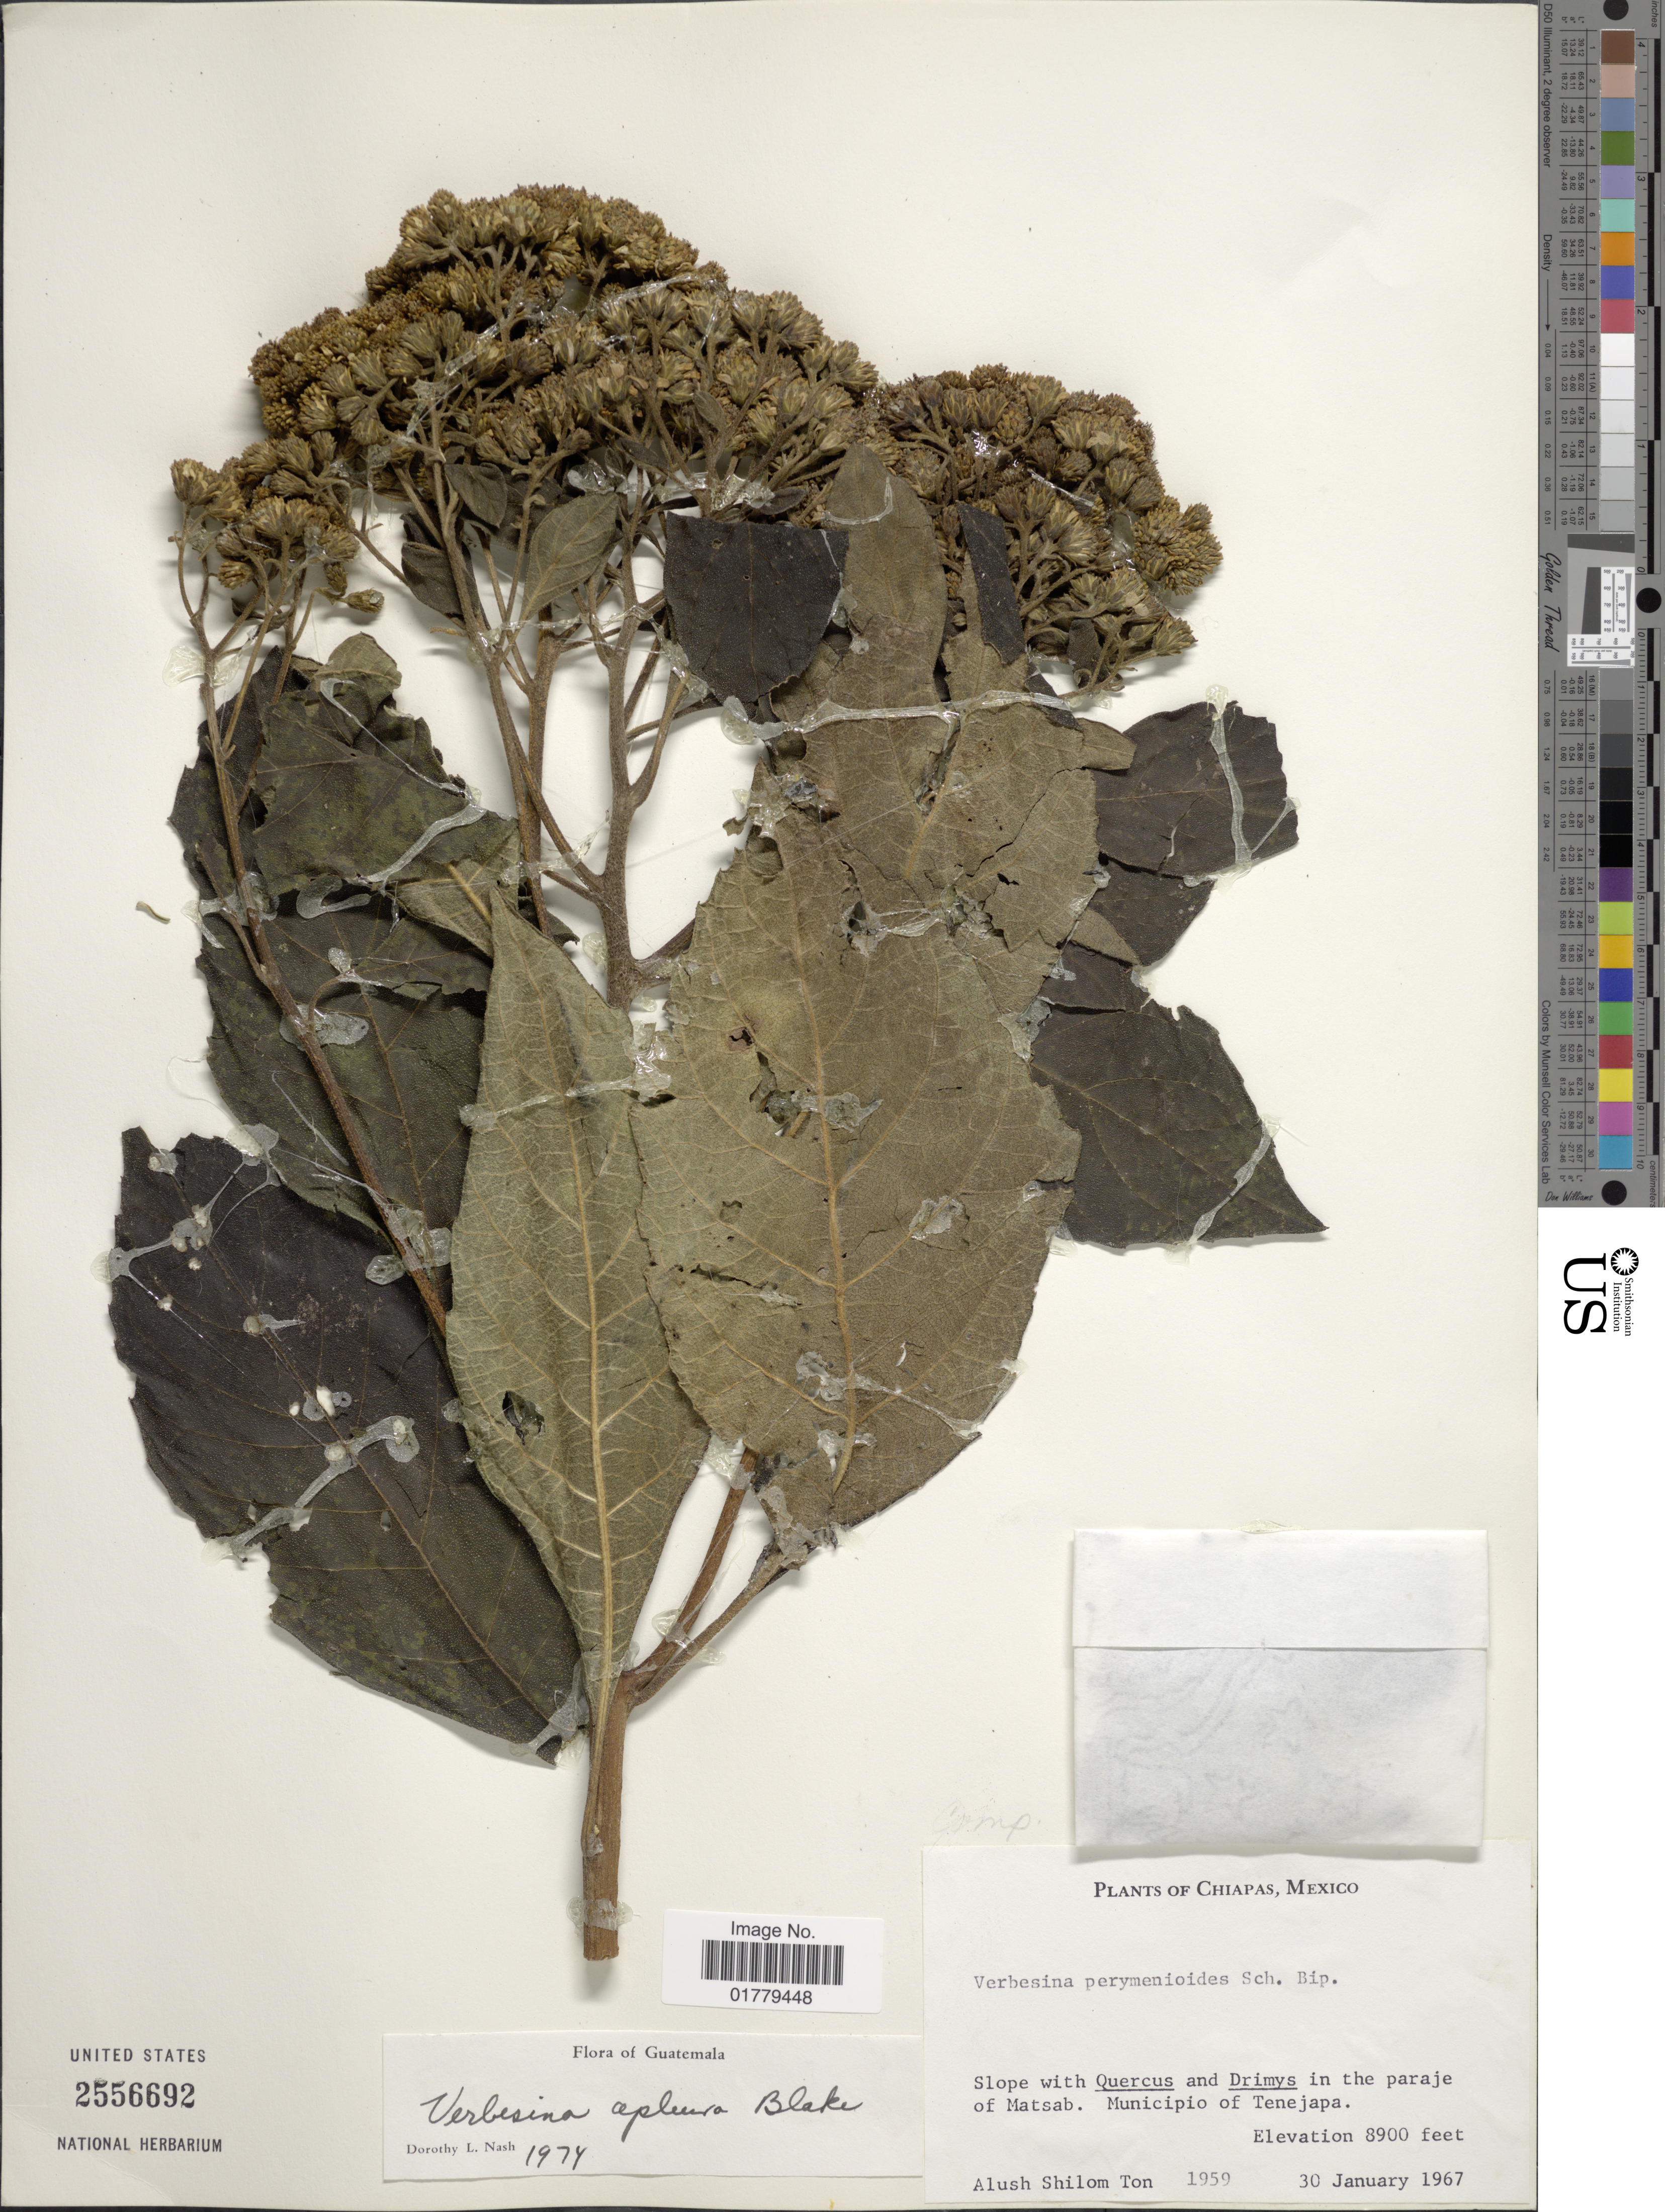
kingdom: Plantae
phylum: Tracheophyta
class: Magnoliopsida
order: Asterales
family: Asteraceae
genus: Verbesina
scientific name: Verbesina apleura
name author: S.F. Blake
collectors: A. M. Ton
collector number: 1959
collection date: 1967-01-30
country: Mexico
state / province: Chiapas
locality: Municipio of Tenejapa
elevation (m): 2713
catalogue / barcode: US 2556692